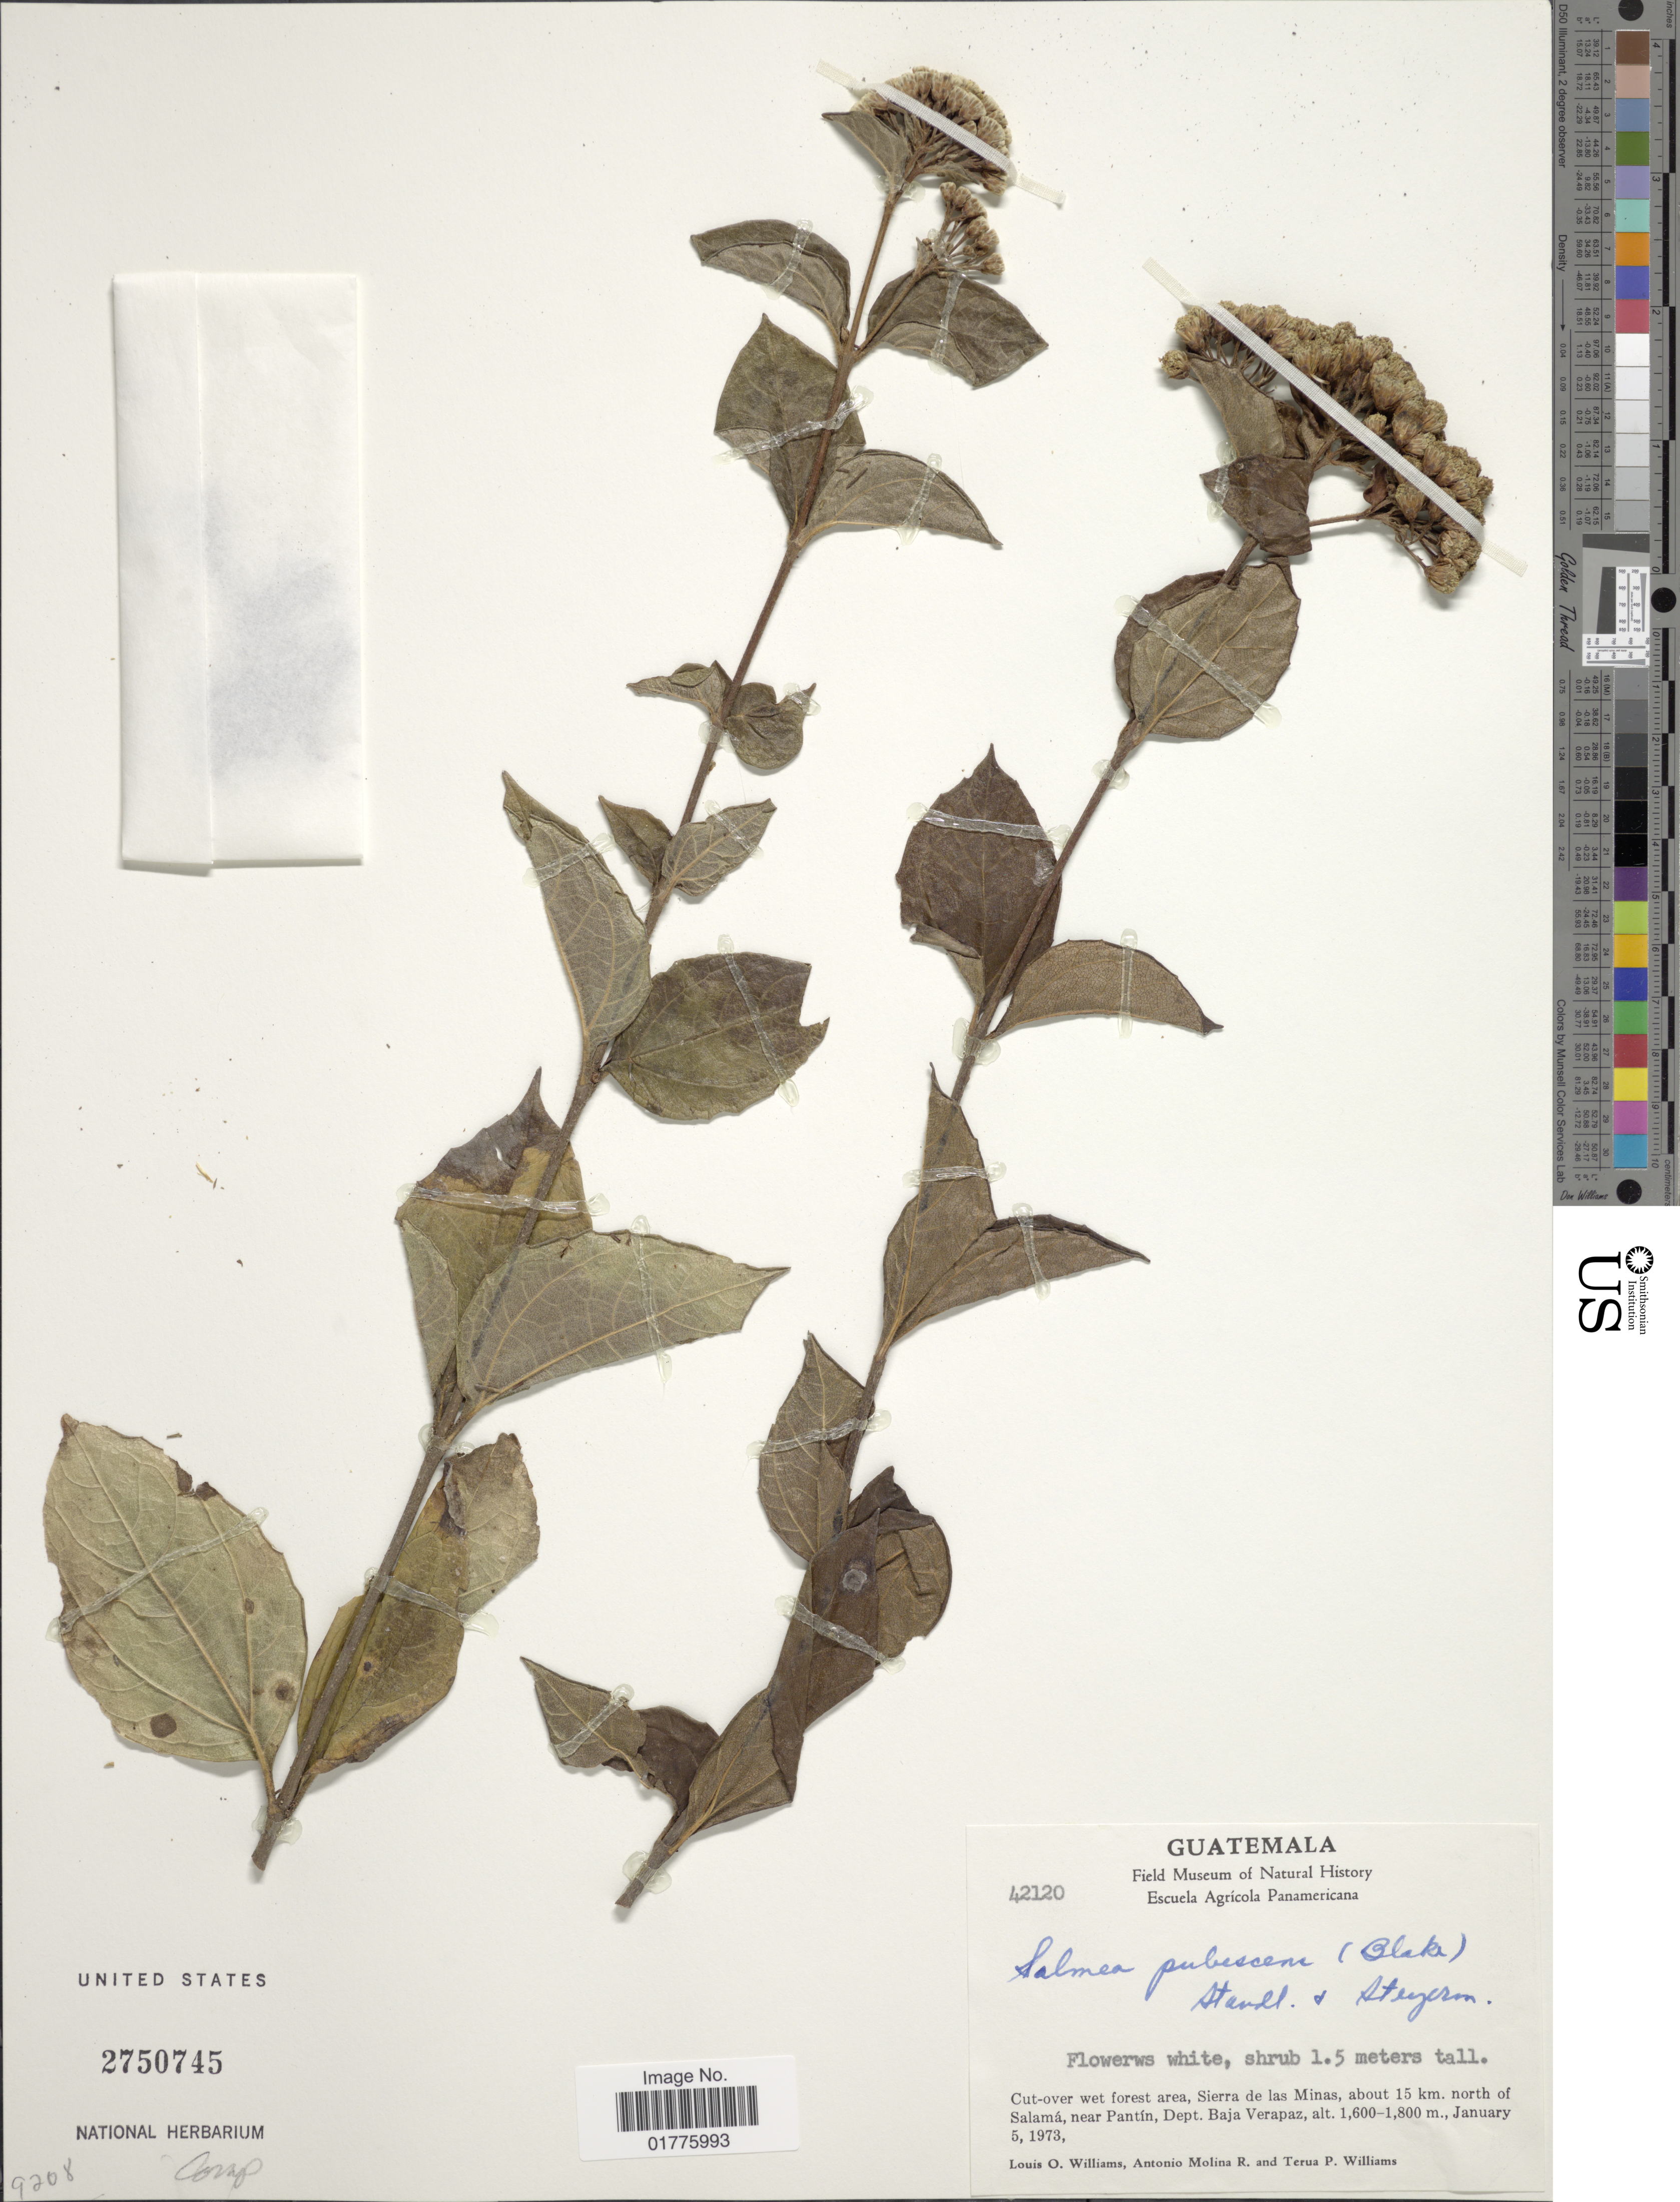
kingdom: Plantae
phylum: Tracheophyta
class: Magnoliopsida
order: Asterales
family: Asteraceae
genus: Salmea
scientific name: Salmea pubescens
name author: (S.F. Blake) Standl. & Steyerm.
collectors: L. O. Williams, A. Molina R. & T. P. Williams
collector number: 42120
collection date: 1973-01-05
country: Guatemala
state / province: Baja Verapaz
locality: Sierra de las Minas, about 15 km. north of Salama, near Pantin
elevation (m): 1600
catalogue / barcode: US 2750745